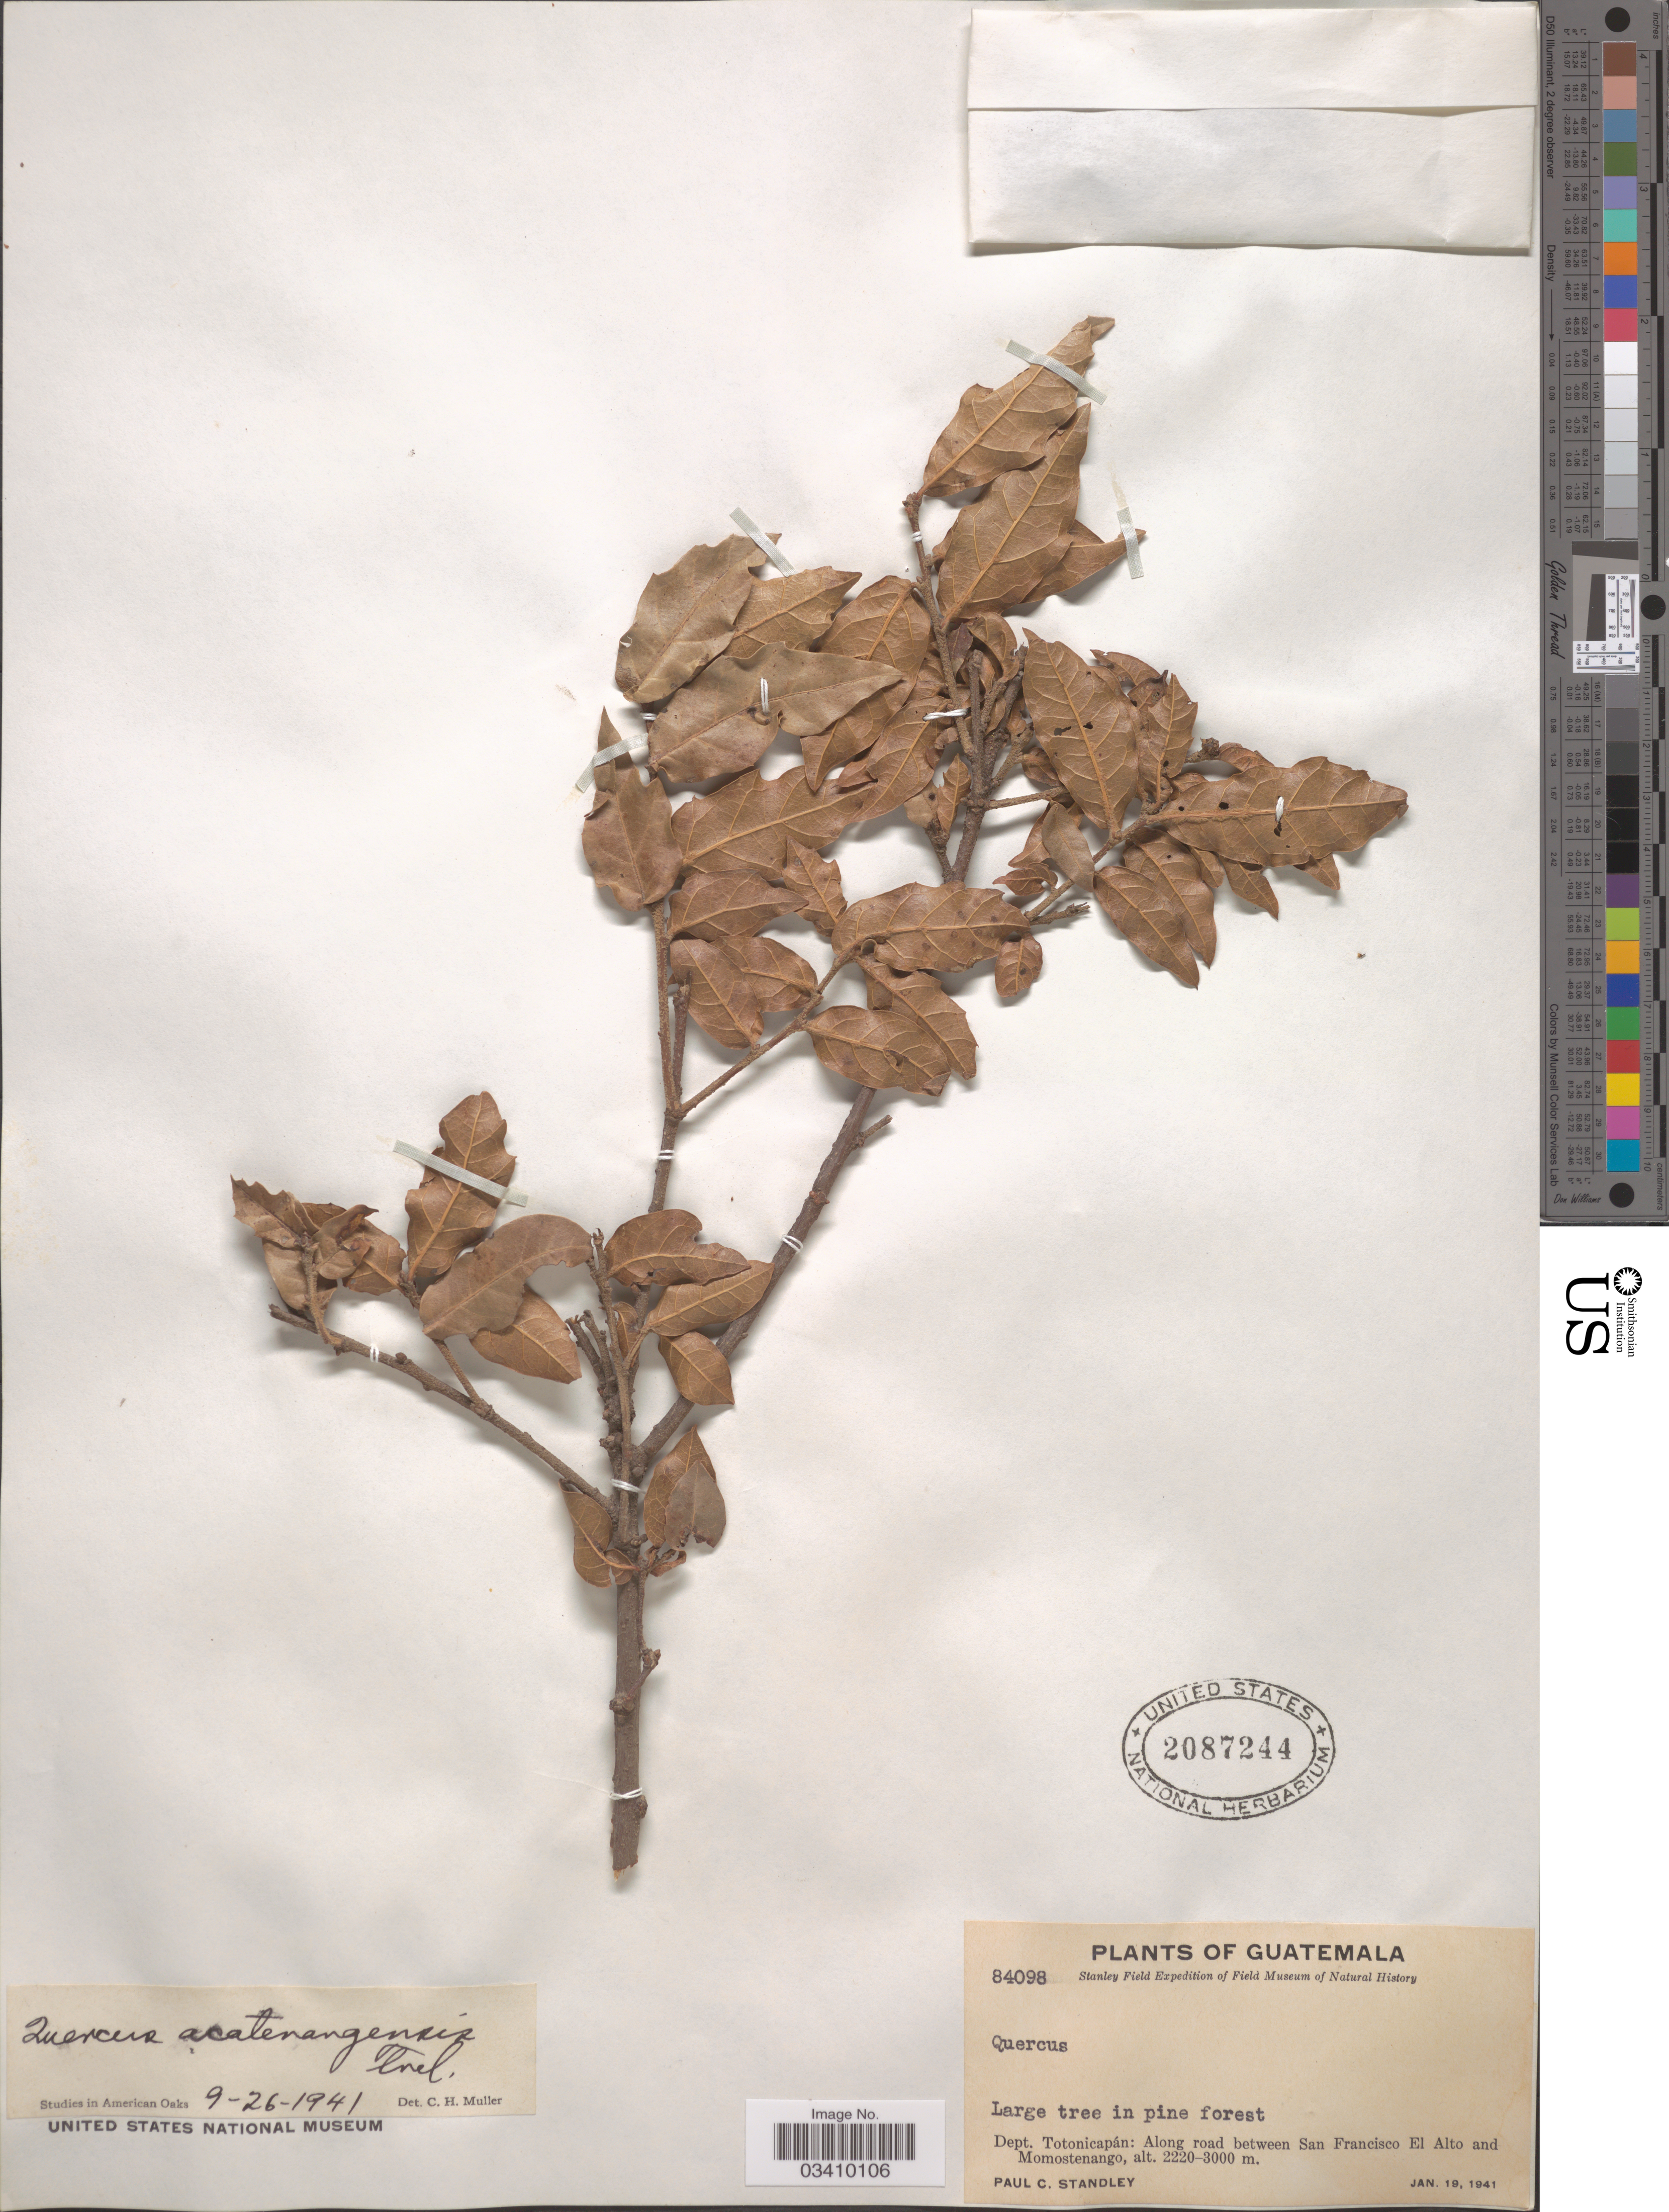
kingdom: Plantae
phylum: Tracheophyta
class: Magnoliopsida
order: Fagales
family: Fagaceae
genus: Quercus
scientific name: Quercus acatenangensis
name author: Trel.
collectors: P. C. Standley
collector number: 84098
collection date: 1941-01-19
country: Guatemala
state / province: Totonicapan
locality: Dept. Totonicapán: Along road between San Francisco El Alto and Momostenango.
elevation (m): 2220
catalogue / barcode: US 2087244